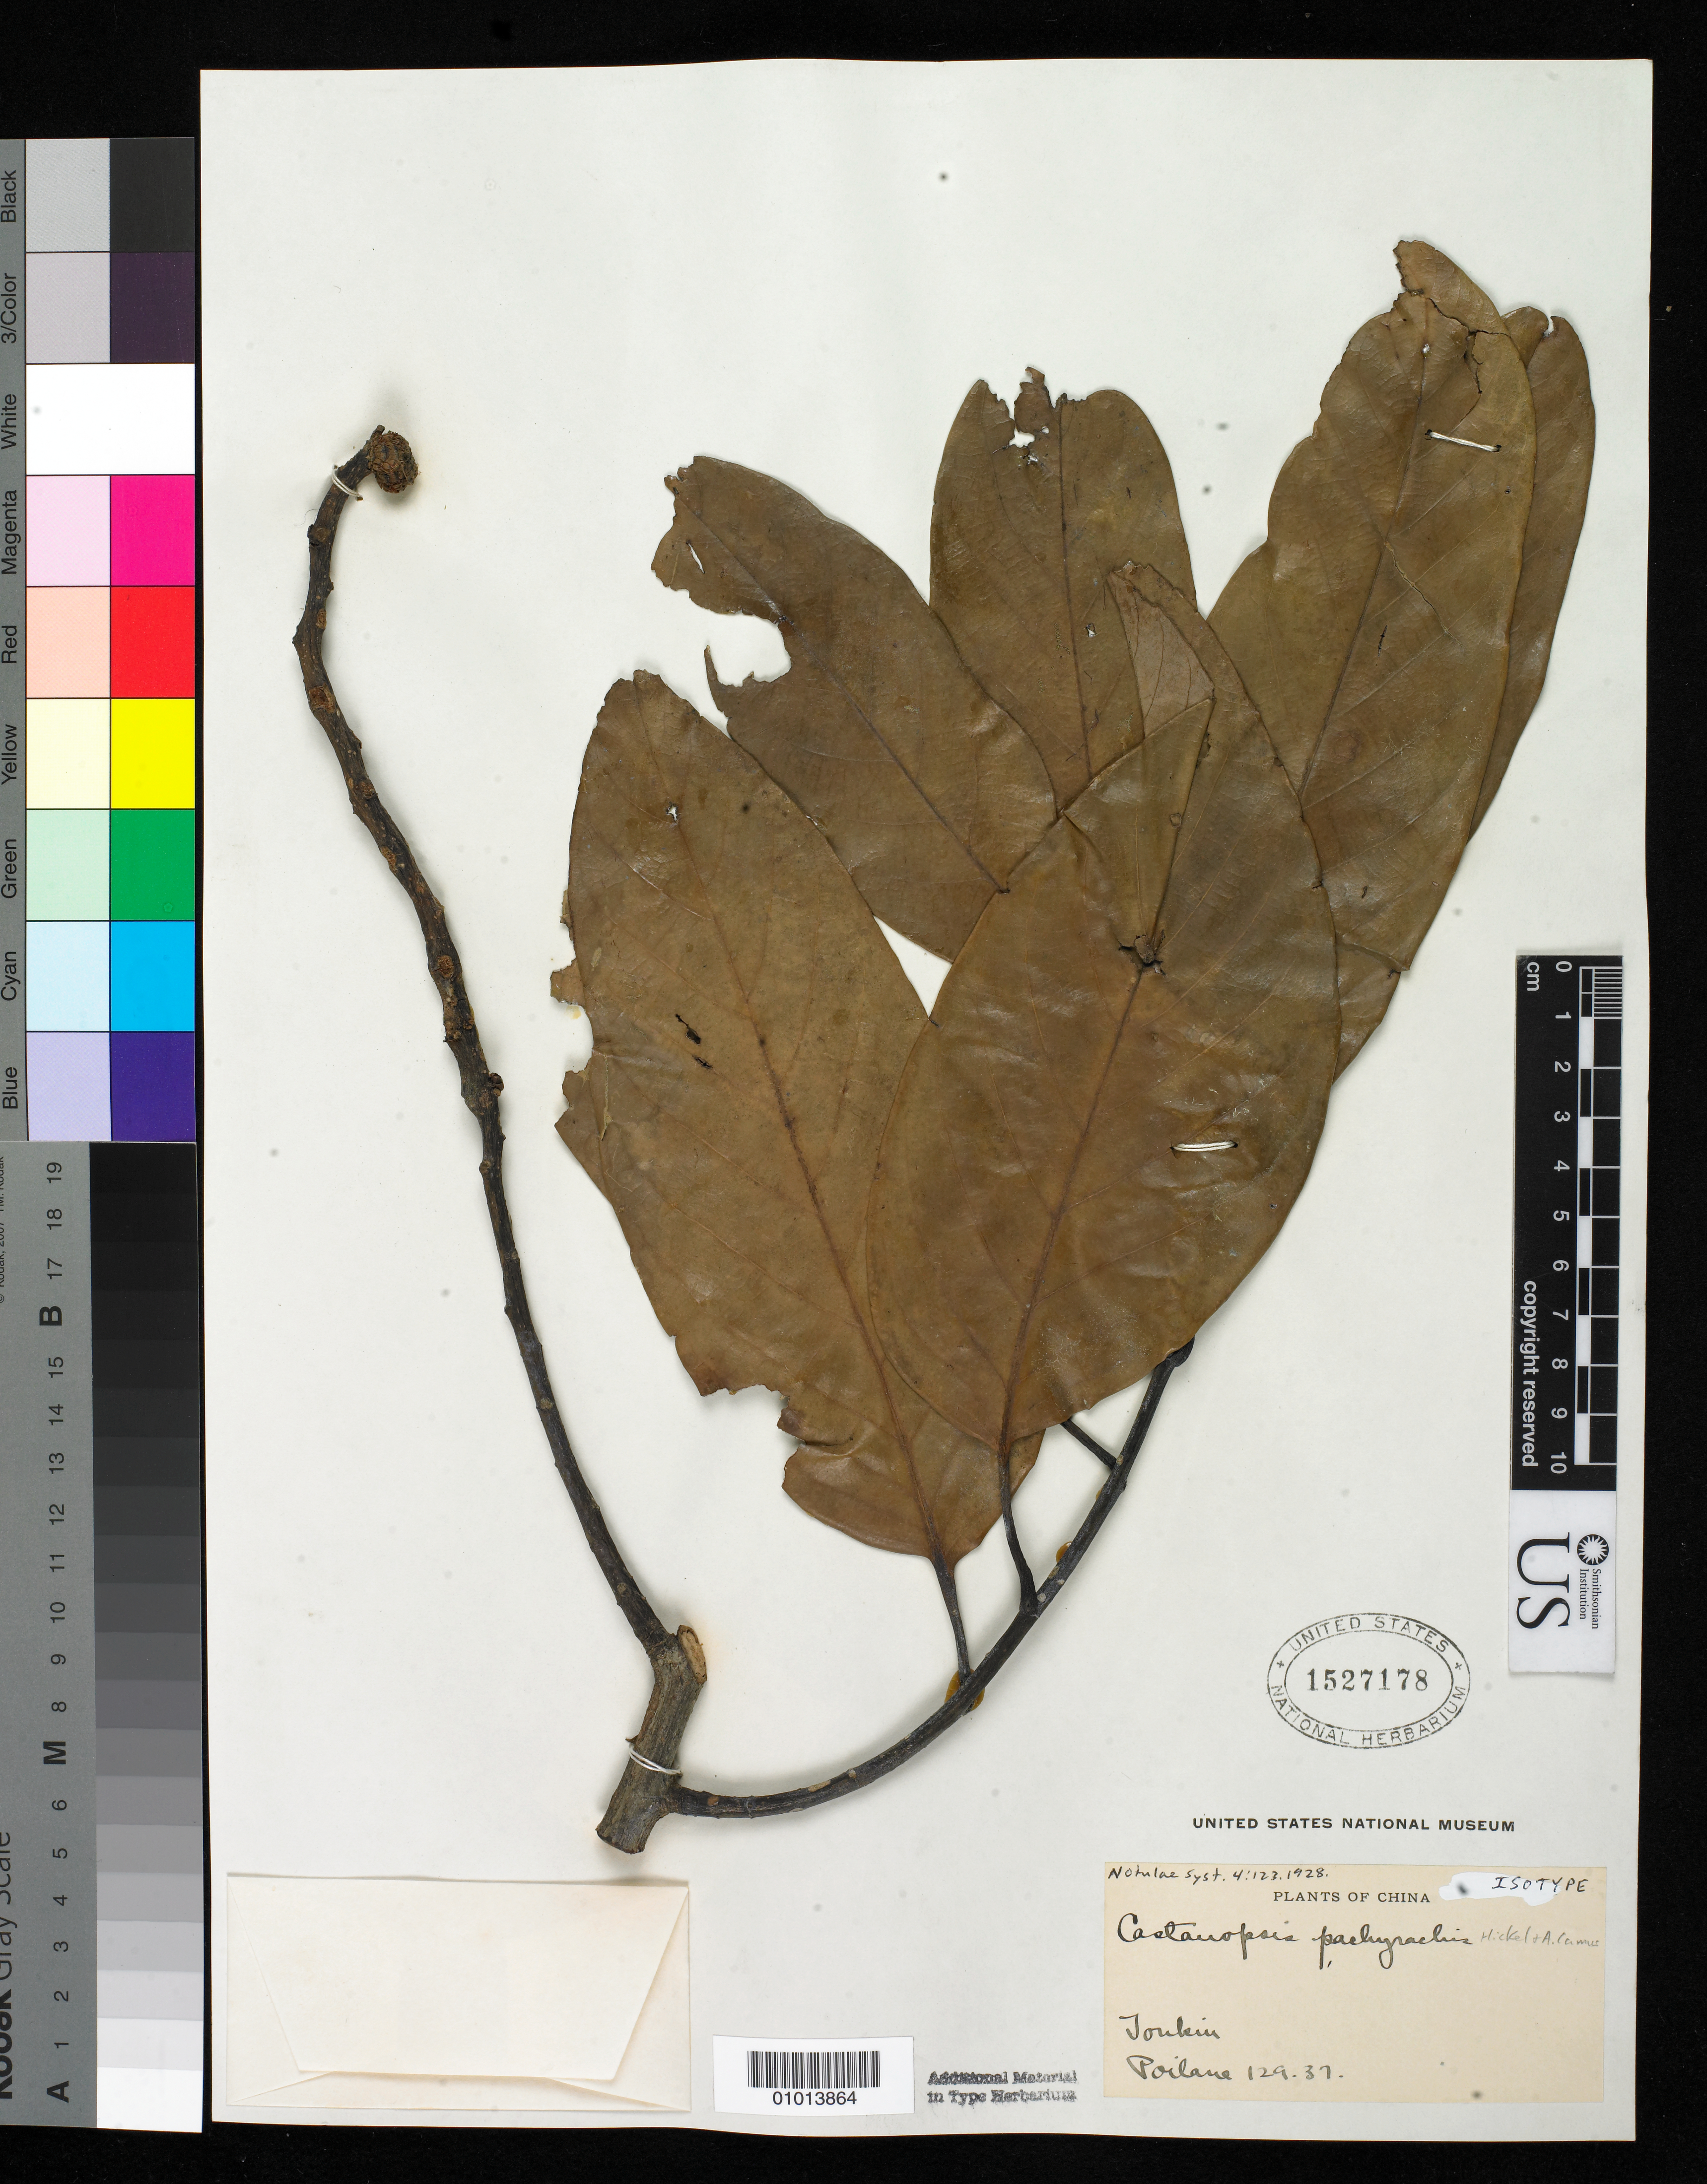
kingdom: Plantae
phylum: Tracheophyta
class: Magnoliopsida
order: Fagales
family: Fagaceae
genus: Castanopsis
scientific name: Castanopsis pachyrachis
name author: Hickel & A. Camus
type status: Isotype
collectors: E. Poilane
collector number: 12937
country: Vietnam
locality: Tonkin.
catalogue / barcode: US 1527178